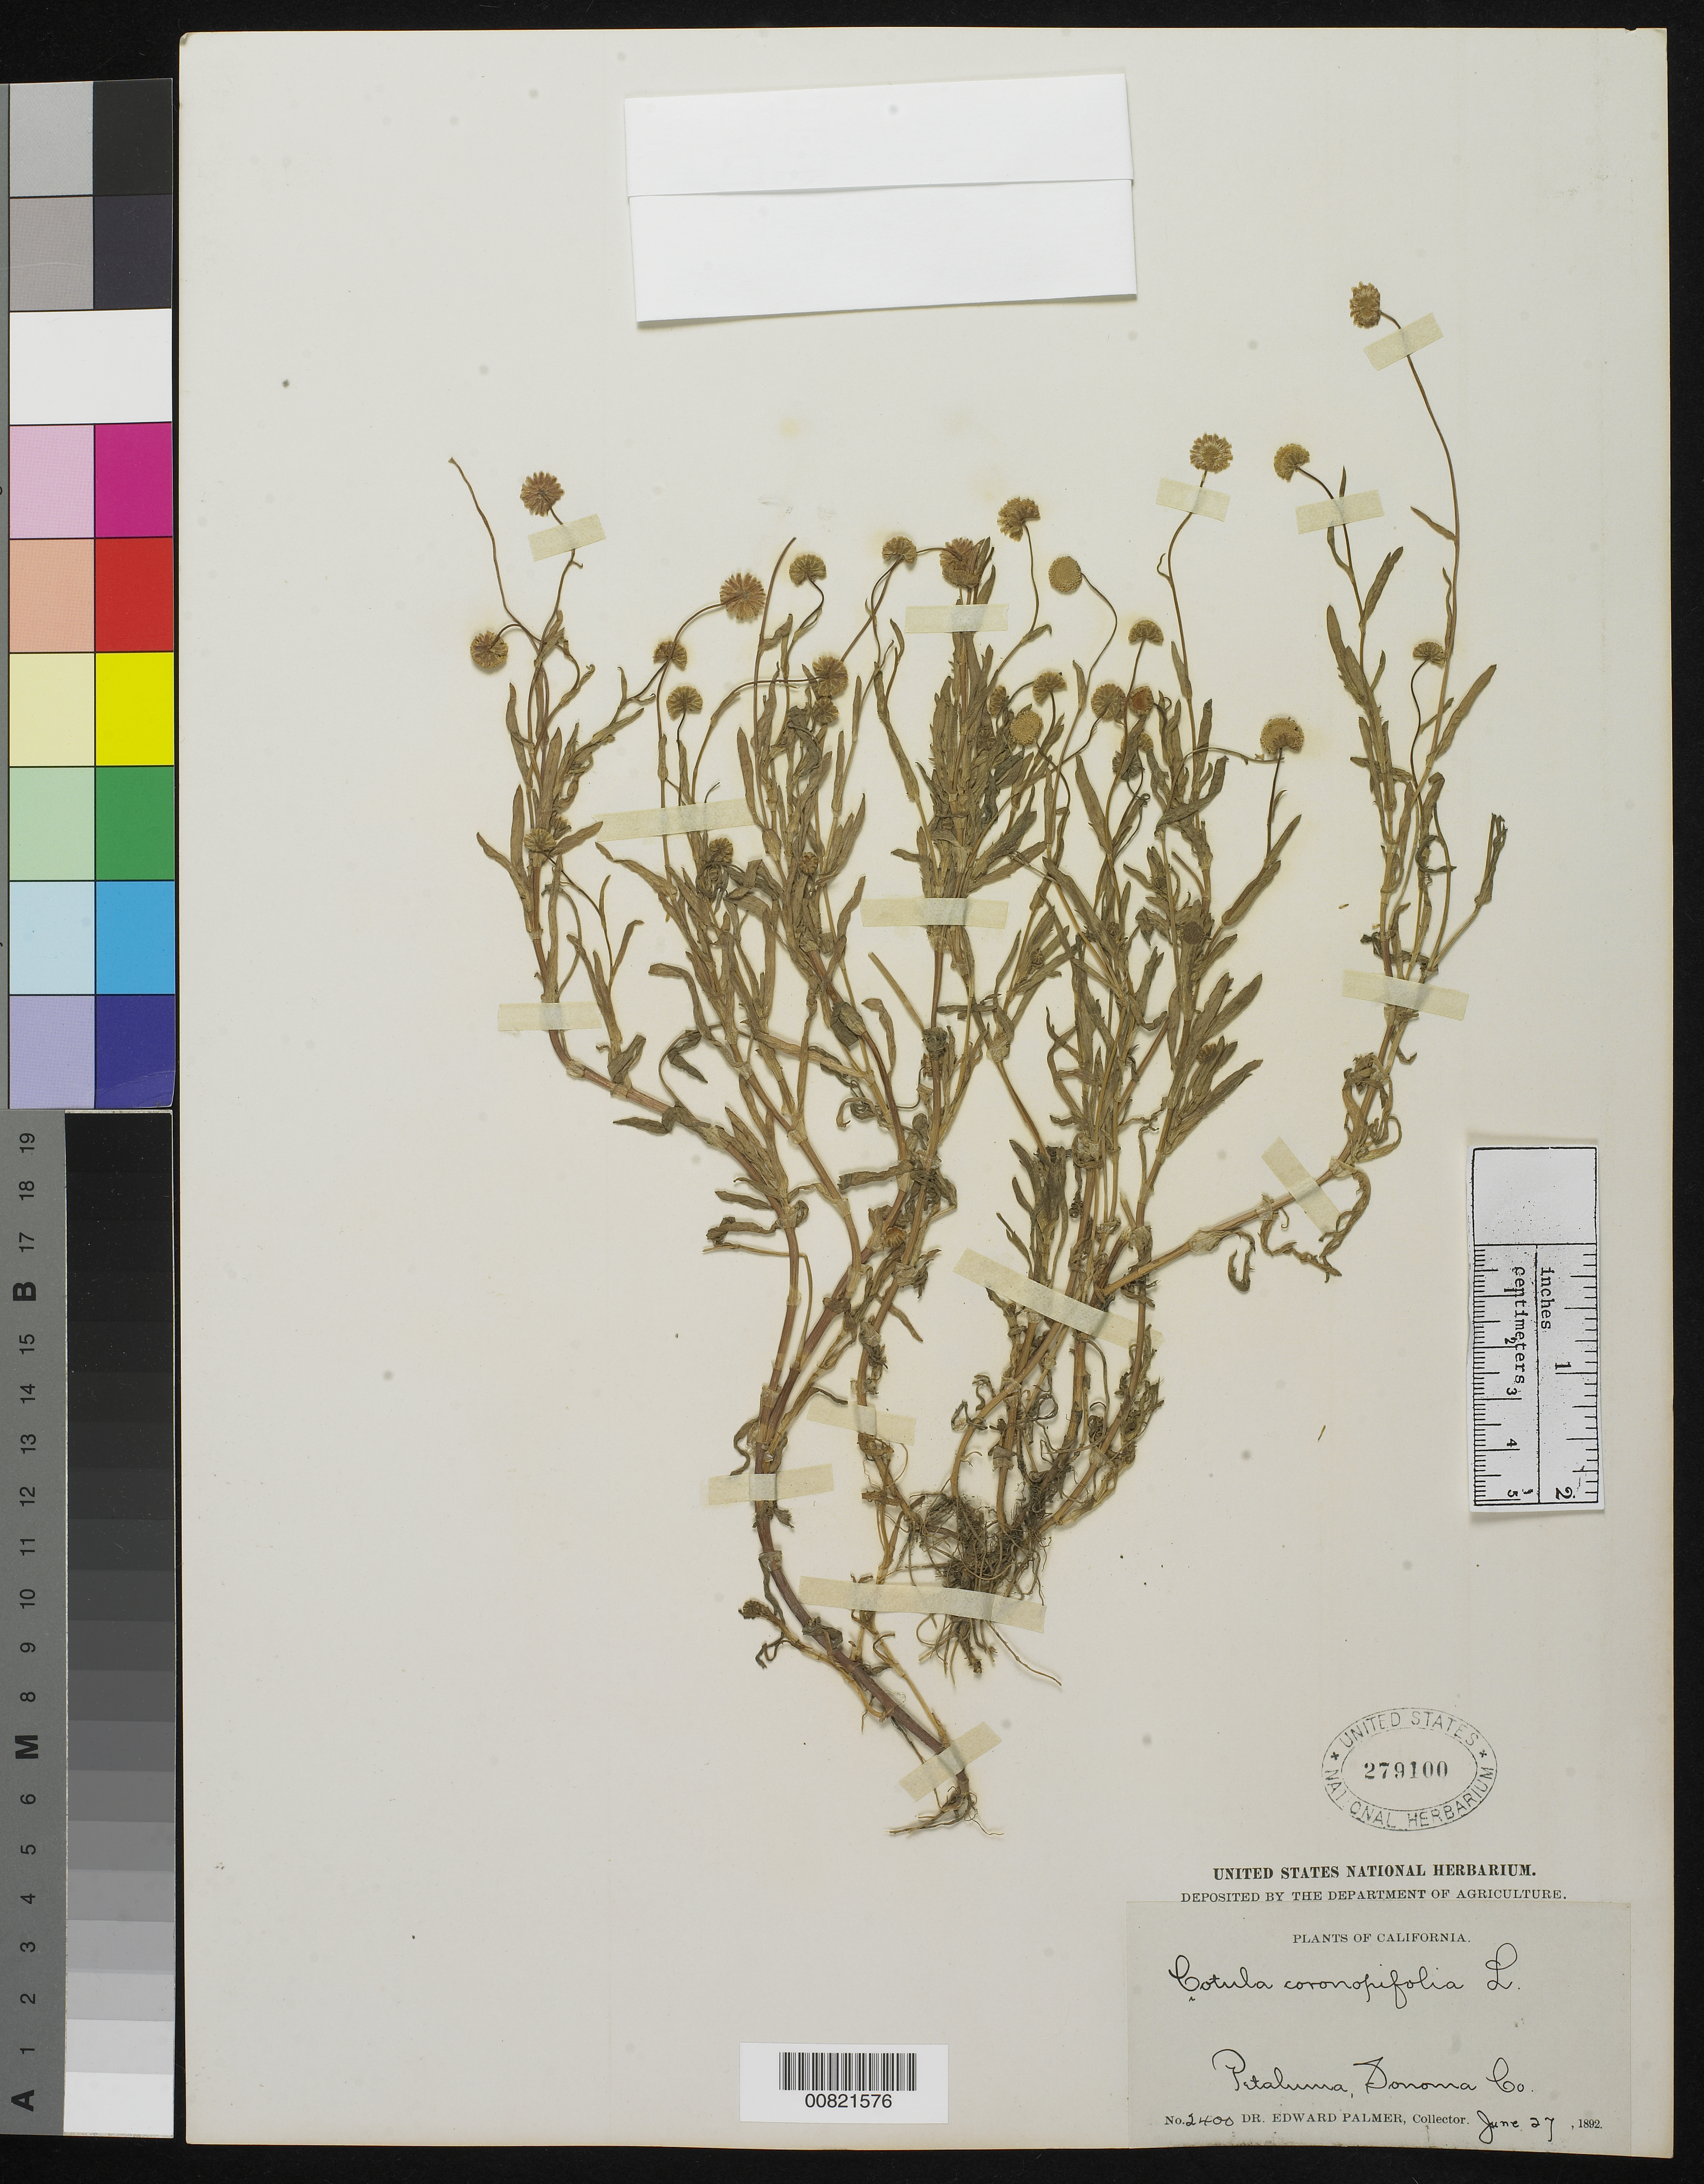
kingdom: Plantae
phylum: Tracheophyta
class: Magnoliopsida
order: Asterales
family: Asteraceae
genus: Cotula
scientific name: Cotula coronopifolia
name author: L.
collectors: E. Palmer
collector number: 2400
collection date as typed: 27 Jun 1892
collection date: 1892-06-27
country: United States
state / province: California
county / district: Sonoma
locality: Petulama, Sonoma County, California.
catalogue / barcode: US 279100